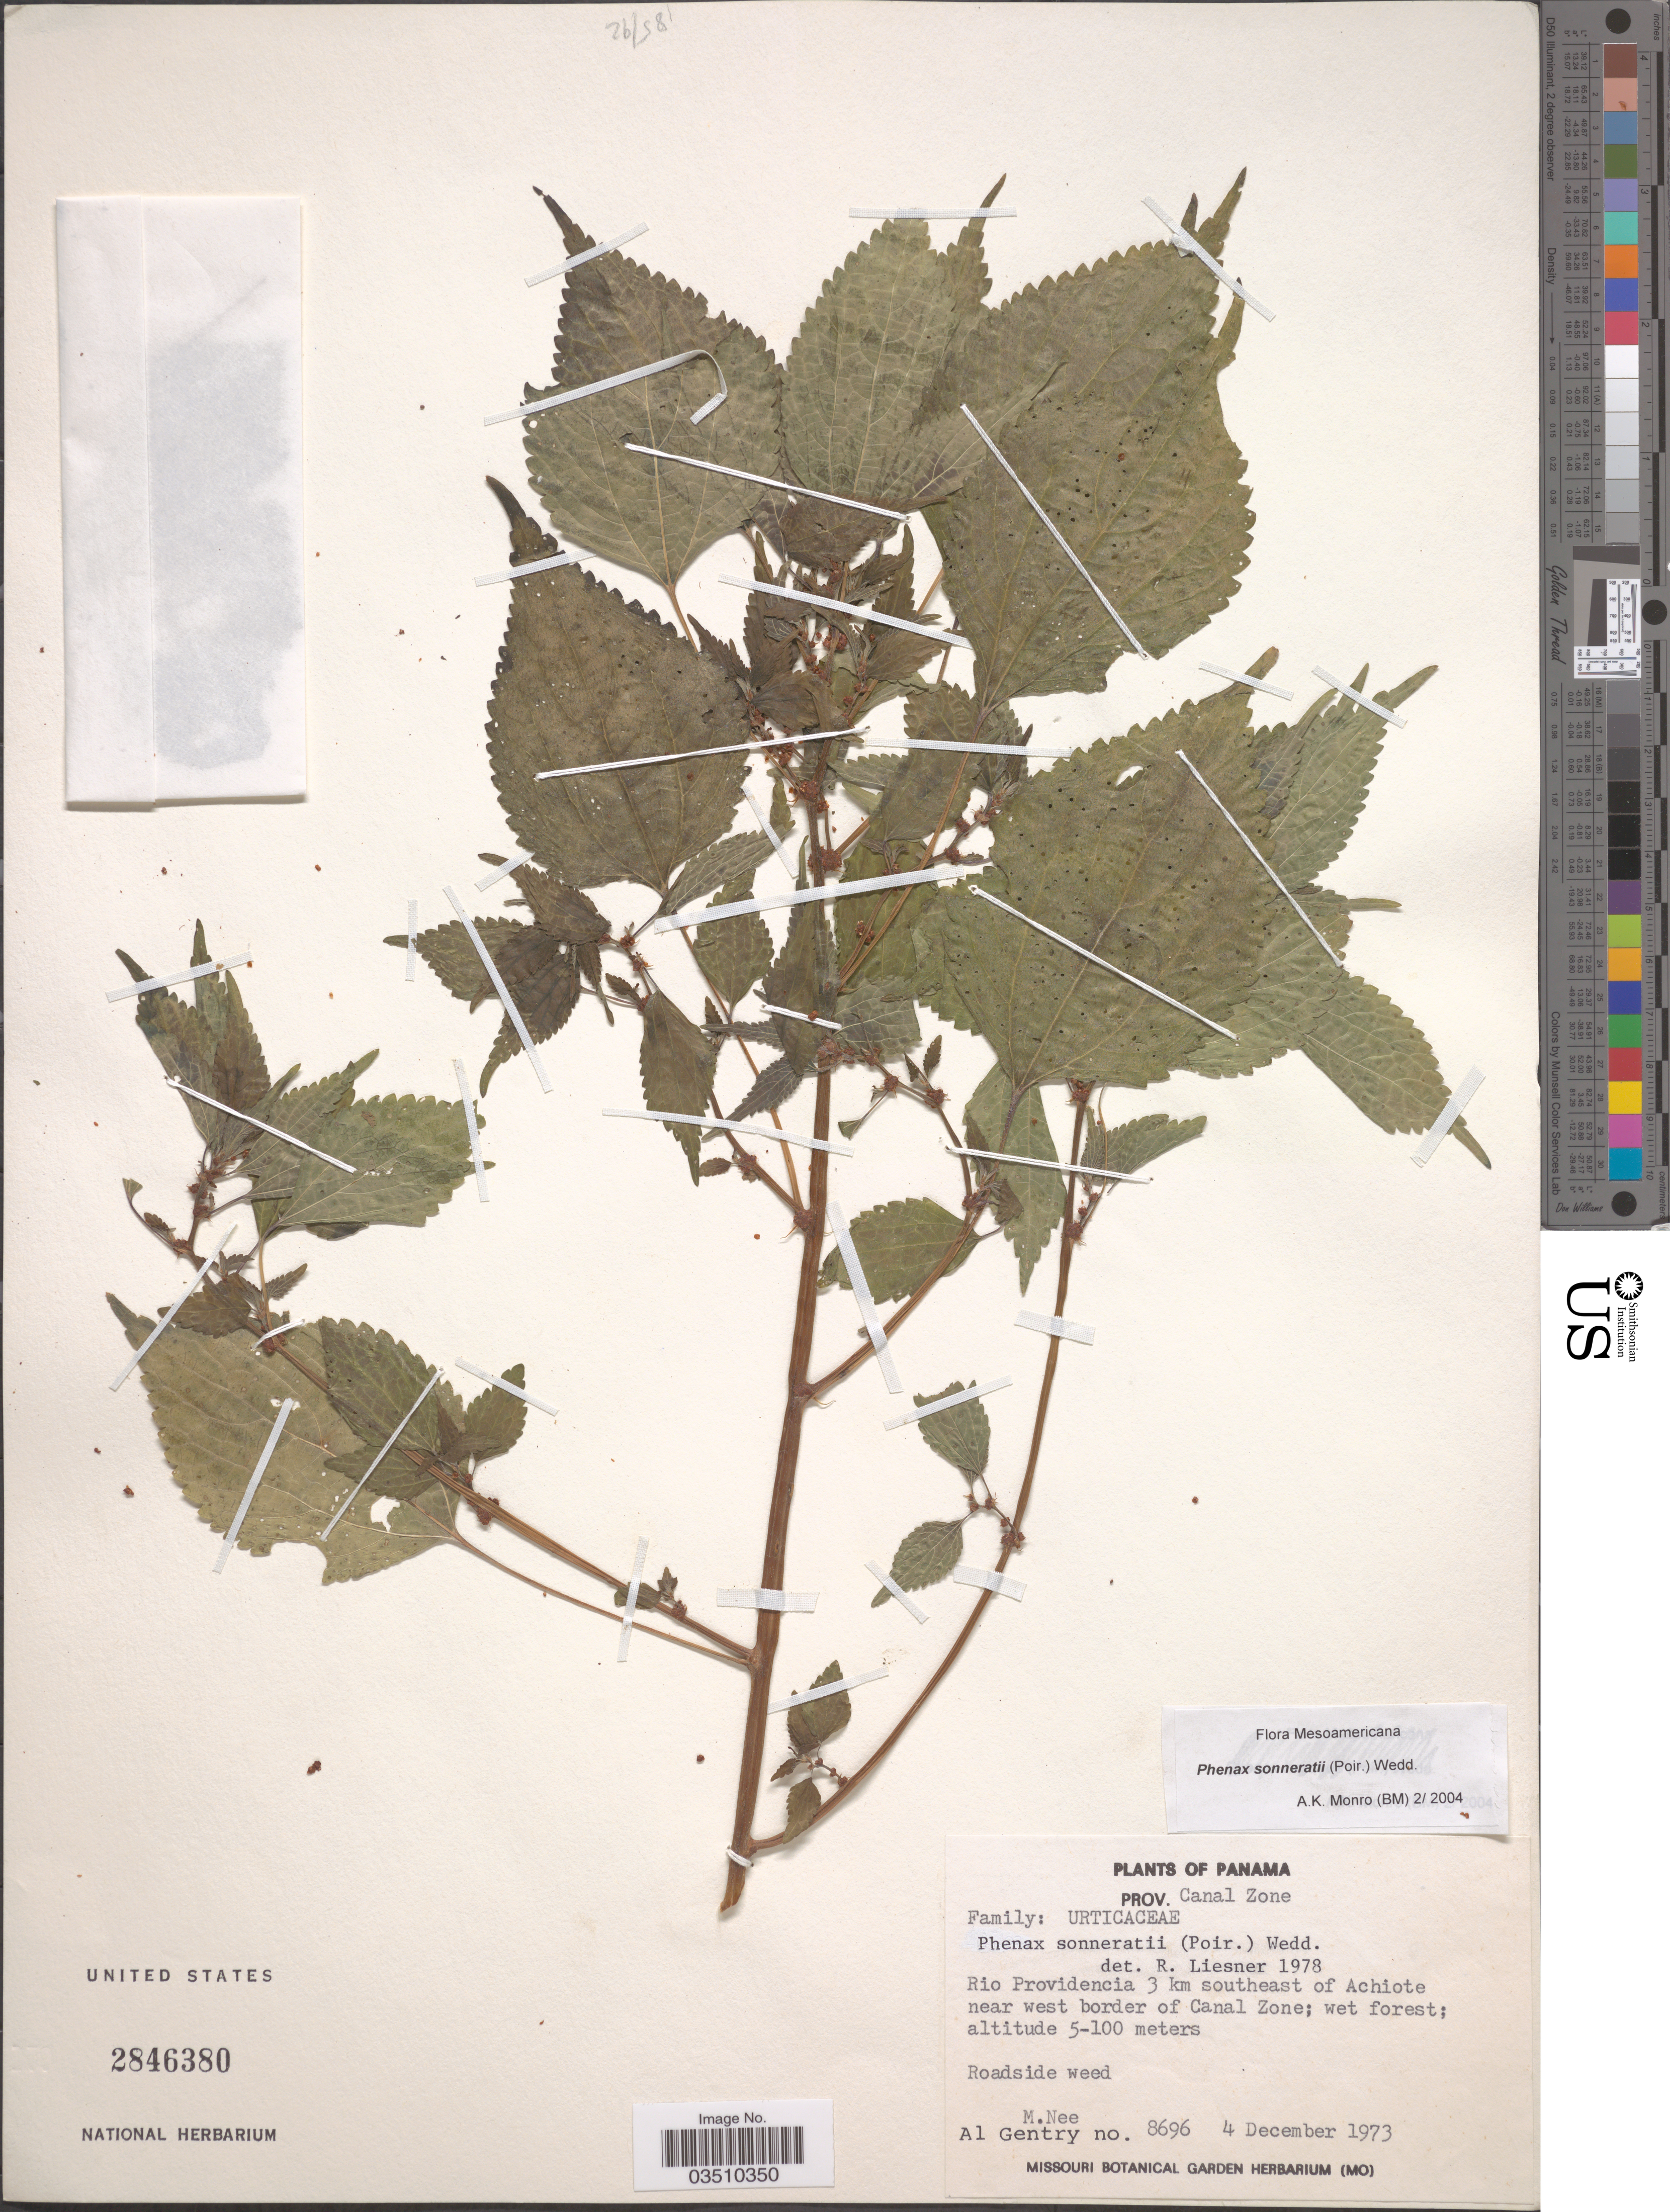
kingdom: Plantae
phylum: Tracheophyta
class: Magnoliopsida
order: Rosales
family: Urticaceae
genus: Phenax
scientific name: Phenax sonneratii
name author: (Poir.) Wedd.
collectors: M. Nee & A. H. Gentry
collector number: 8696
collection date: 1973-12-04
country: Panama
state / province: Colón / Panamá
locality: Prov. Canal Zone. Rio Providencia 3 km southeast of Achiote near west border of Canal Zone.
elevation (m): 5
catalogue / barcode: US 2846380